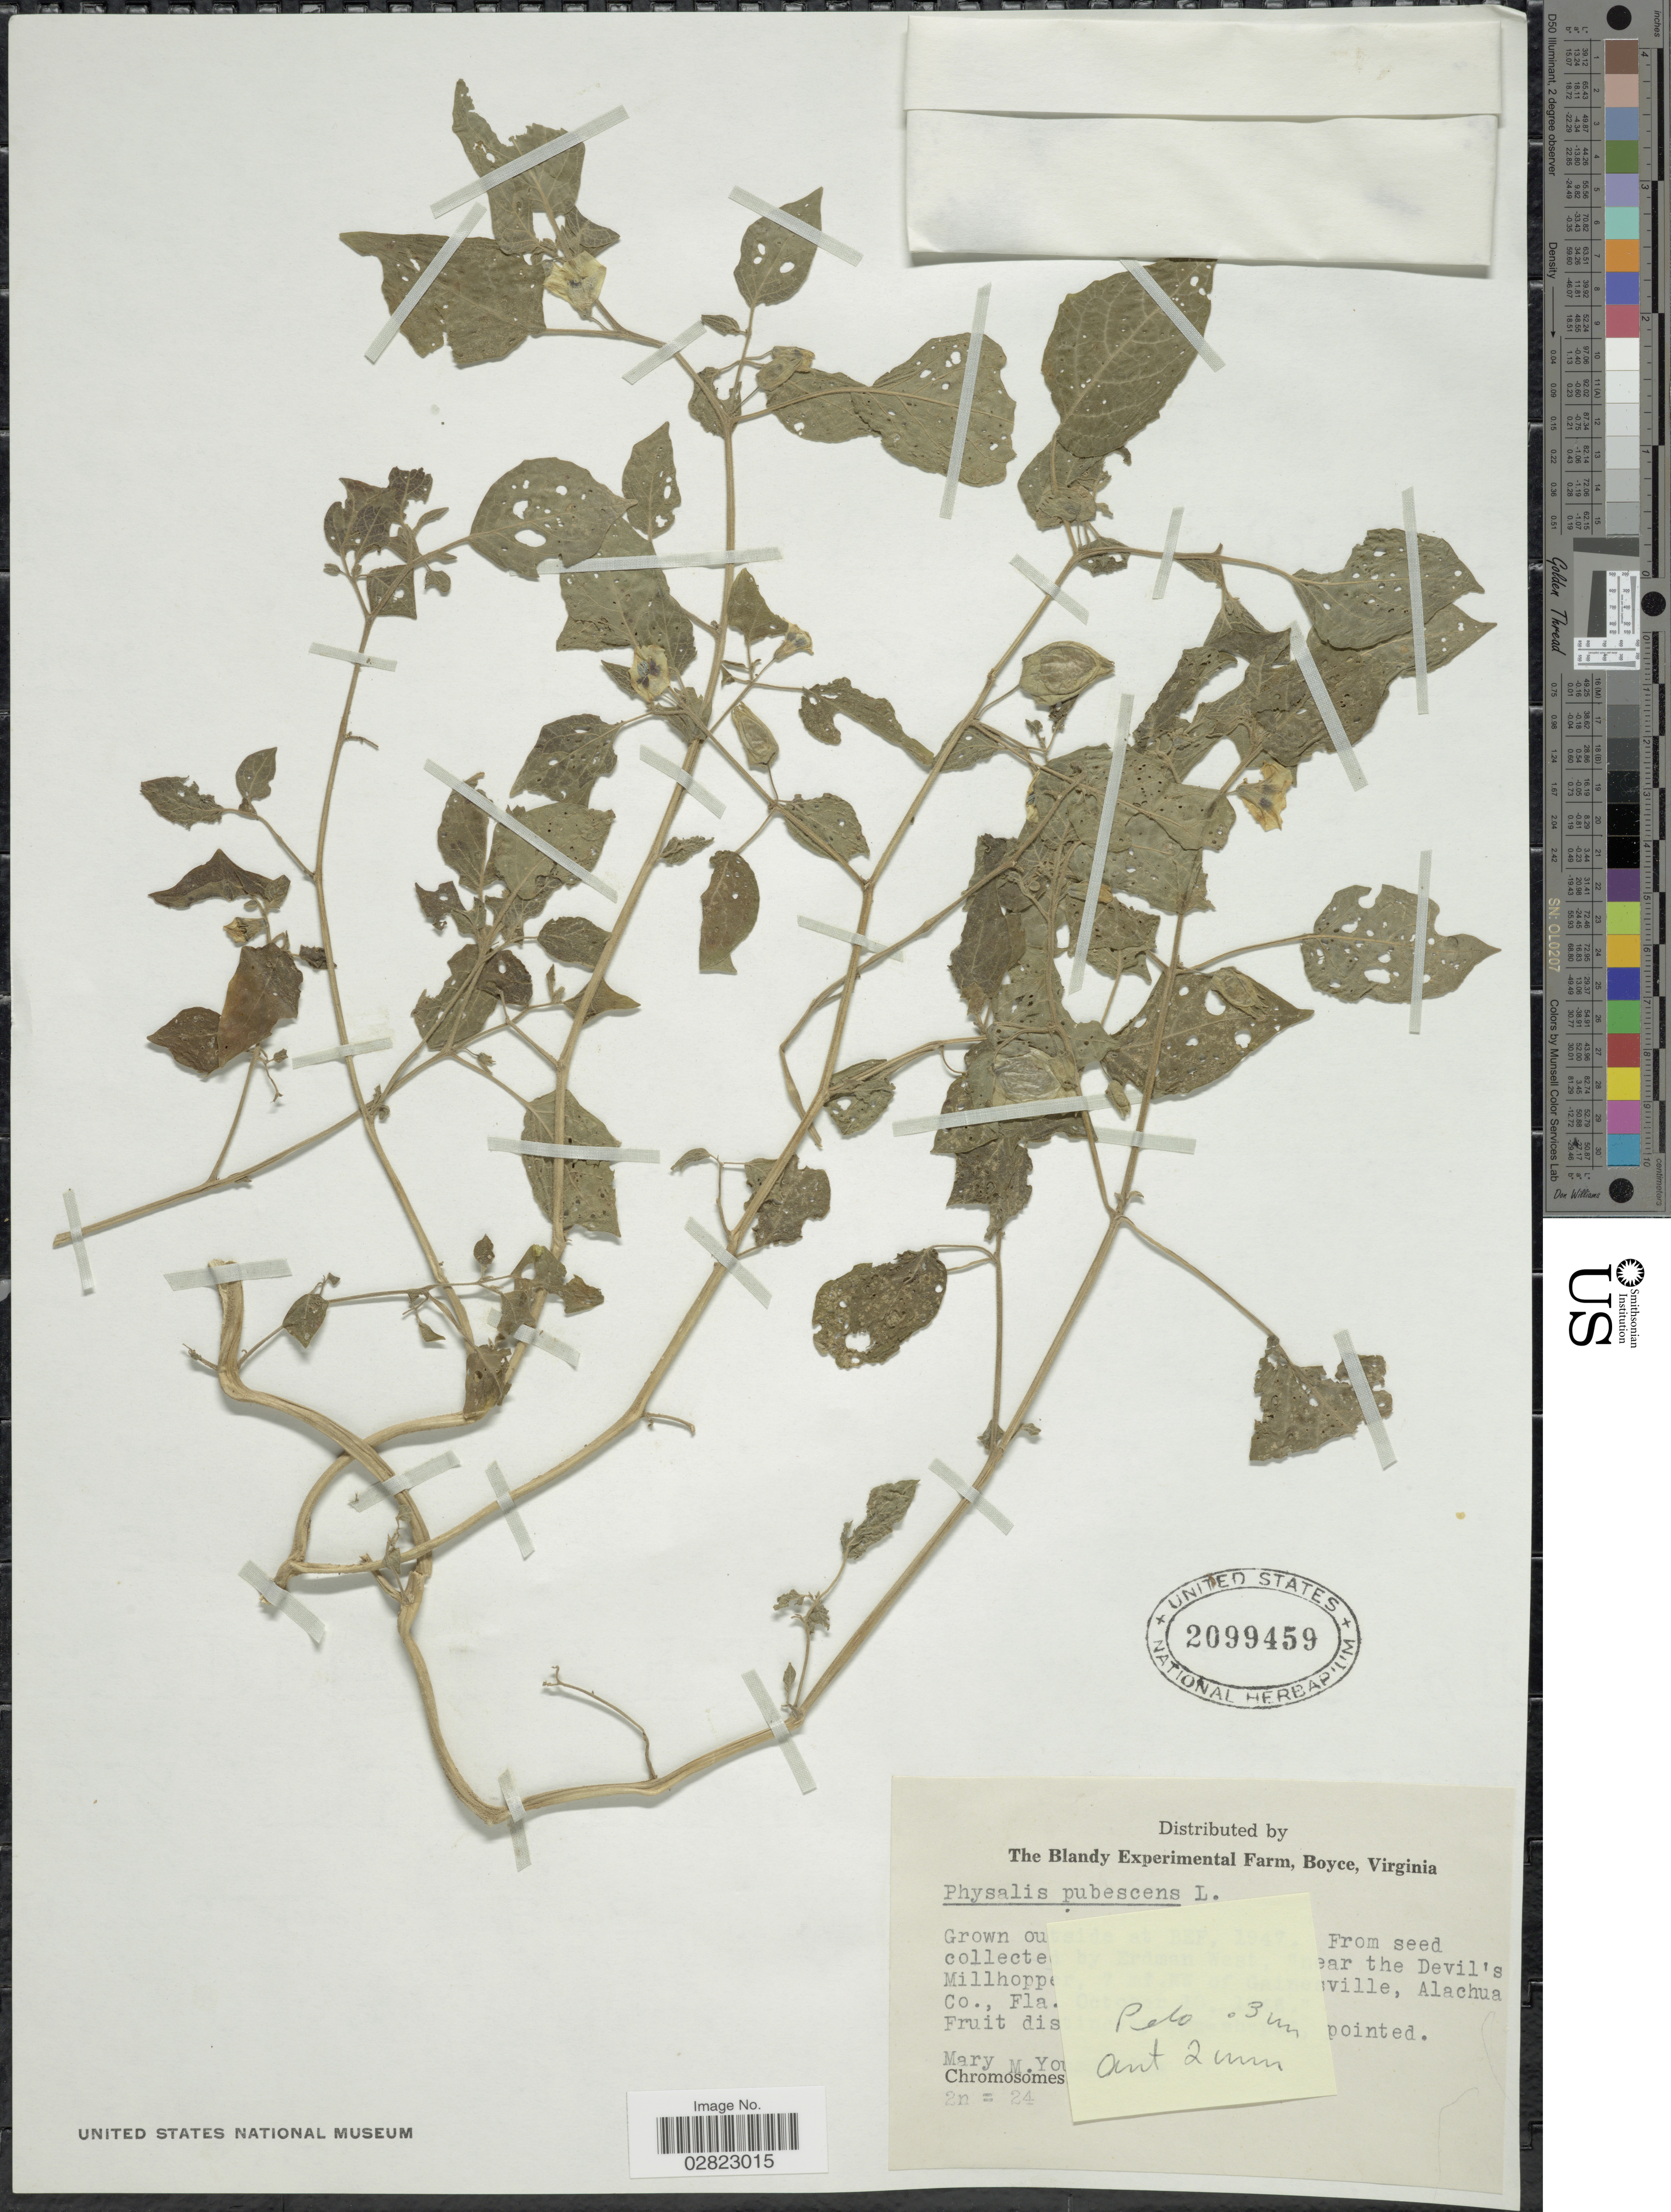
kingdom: Plantae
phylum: Tracheophyta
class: Magnoliopsida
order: Solanales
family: Solanaceae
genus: Physalis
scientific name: Physalis pubescens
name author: L.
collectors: M. Young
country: United States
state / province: Virginia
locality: The Blandy Experimental Farm, Boyce. Ou [illegible text].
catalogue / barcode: US 2099459